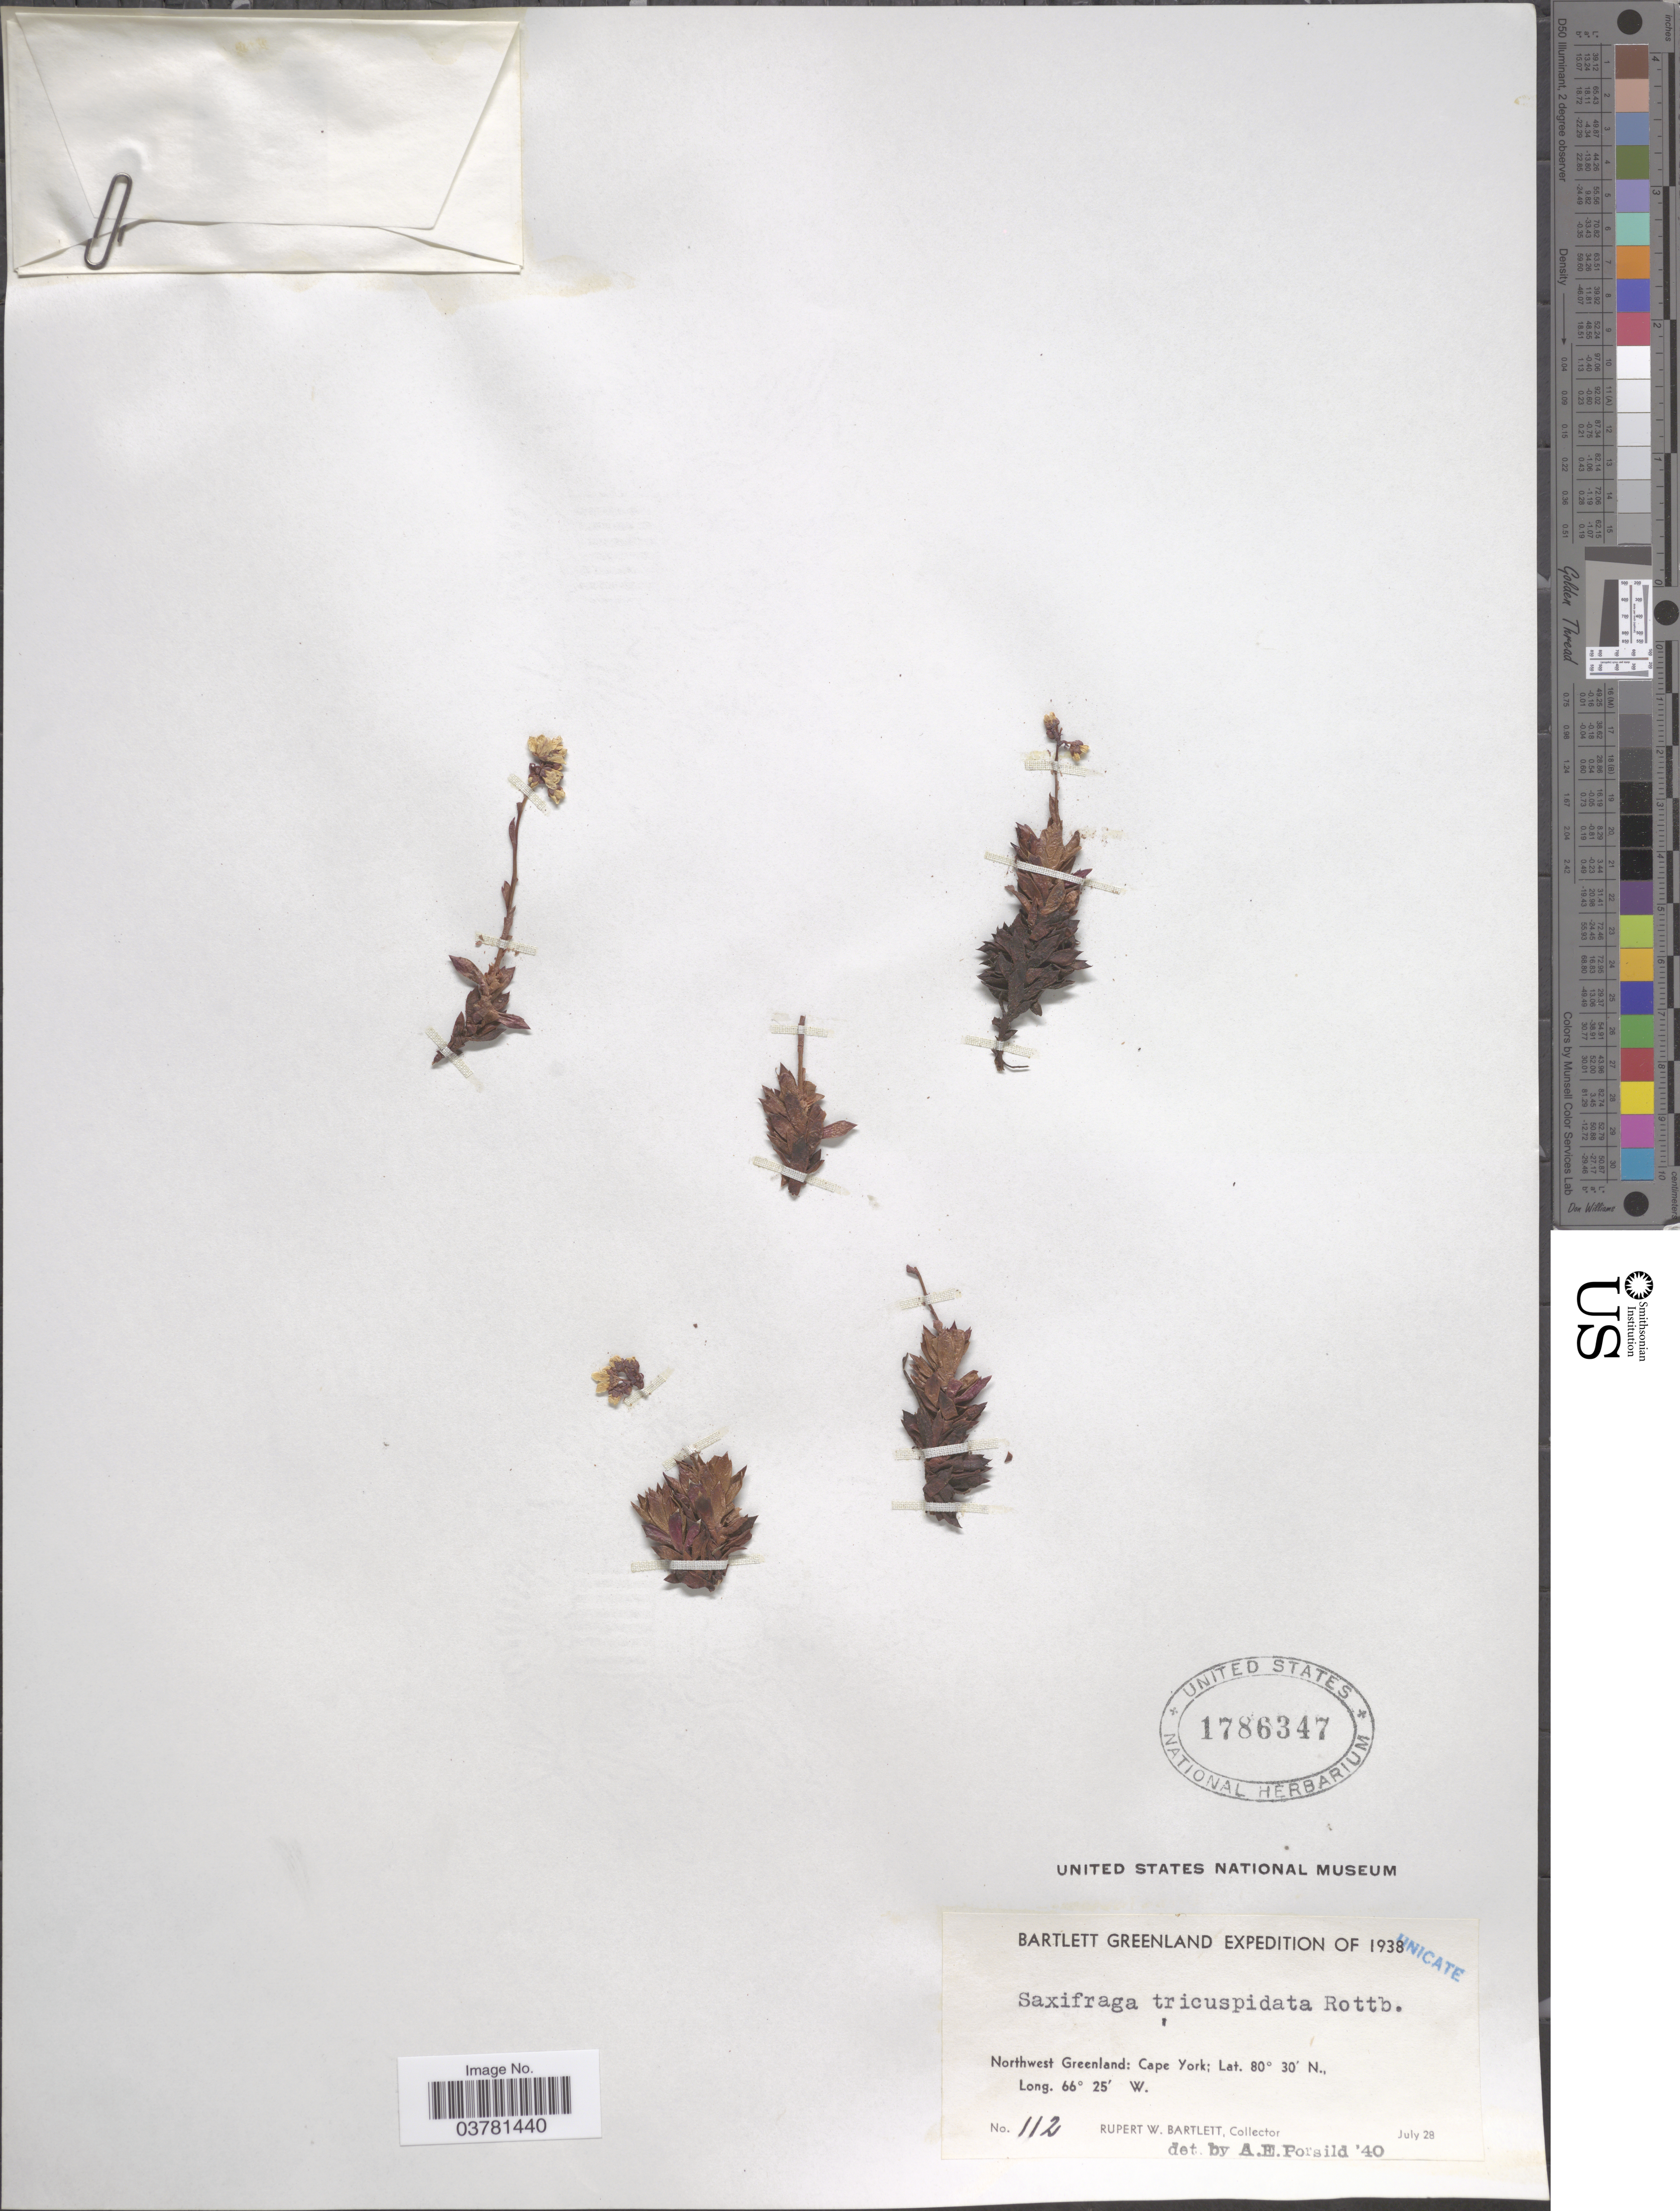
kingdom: Plantae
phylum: Tracheophyta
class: Magnoliopsida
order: Saxifragales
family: Saxifragaceae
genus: Saxifraga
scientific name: Saxifraga tricuspidata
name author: Rottb.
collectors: R. W. Bartlett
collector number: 112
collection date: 1938-07-28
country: Greenland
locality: Bartlett Greenland Expedition of 1938. Northwest Greenland: Cape York.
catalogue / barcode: US 1786347